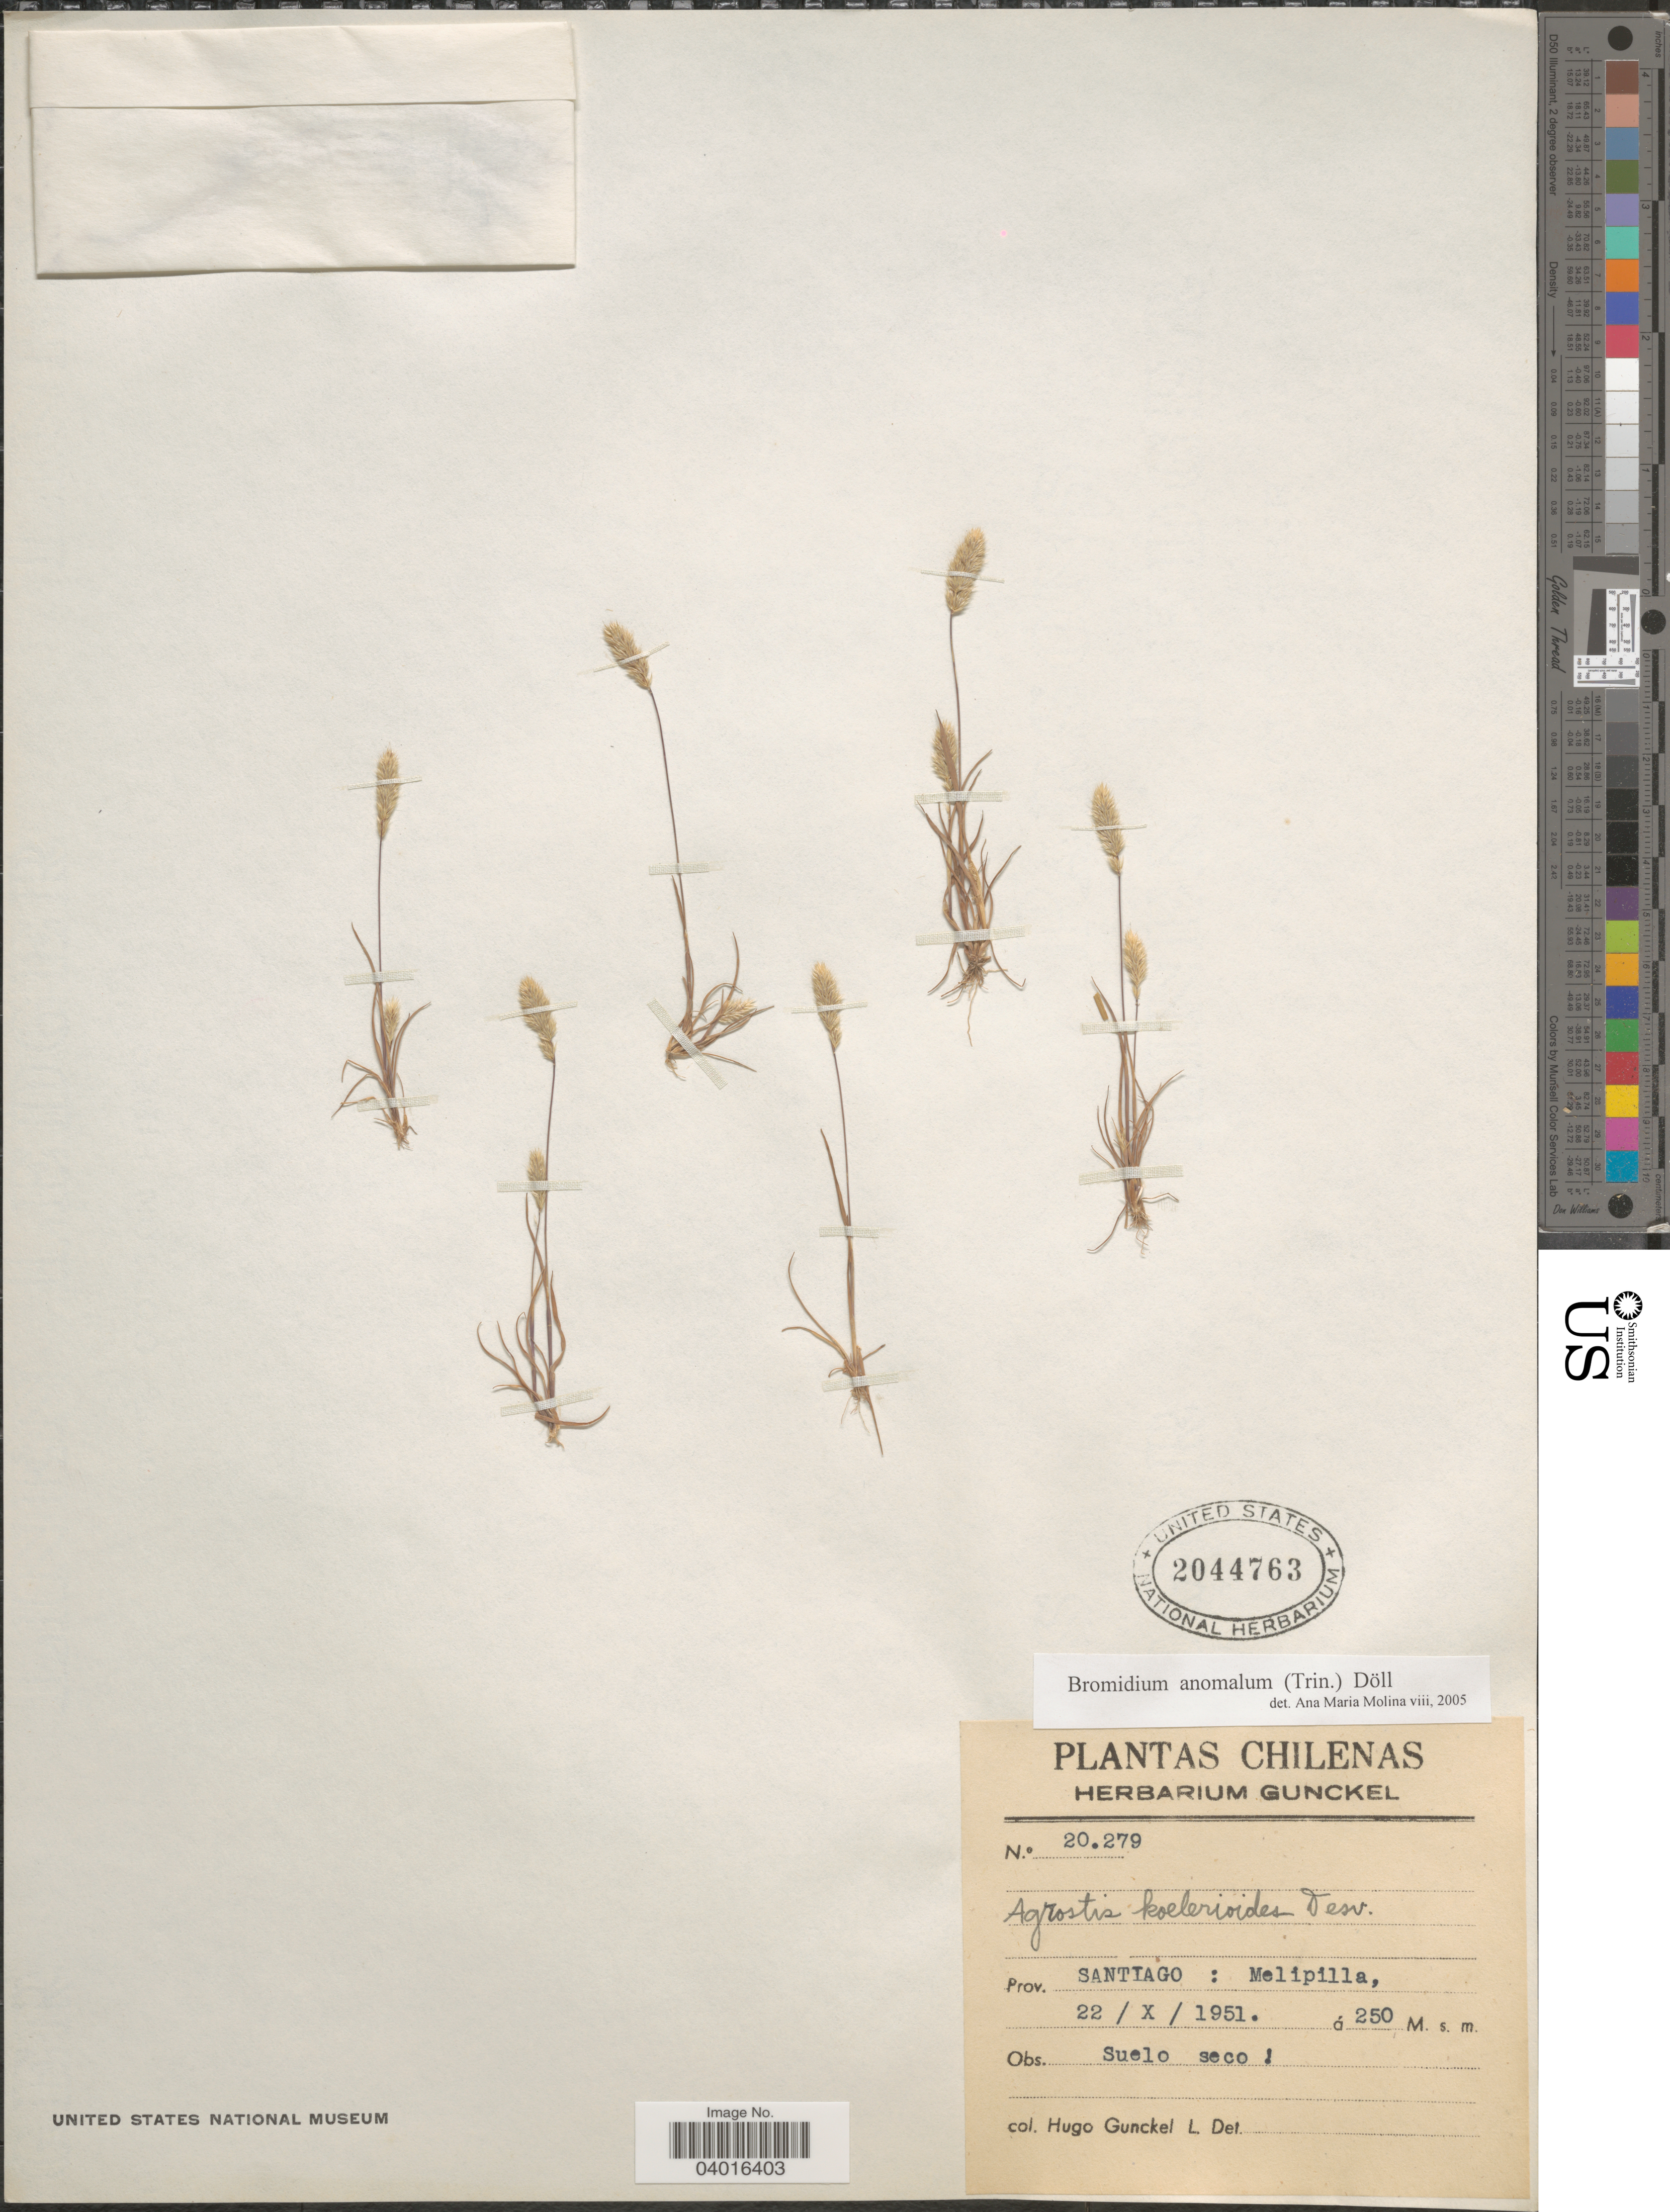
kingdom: Plantae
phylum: Tracheophyta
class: Liliopsida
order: Poales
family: Poaceae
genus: Bromidium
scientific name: Bromidium anomalum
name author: (Trin.) Döll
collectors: H. Gunckel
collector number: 20279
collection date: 1951-10-22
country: Chile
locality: Prov. Santiago: Melipilla.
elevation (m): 250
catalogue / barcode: US 2044763